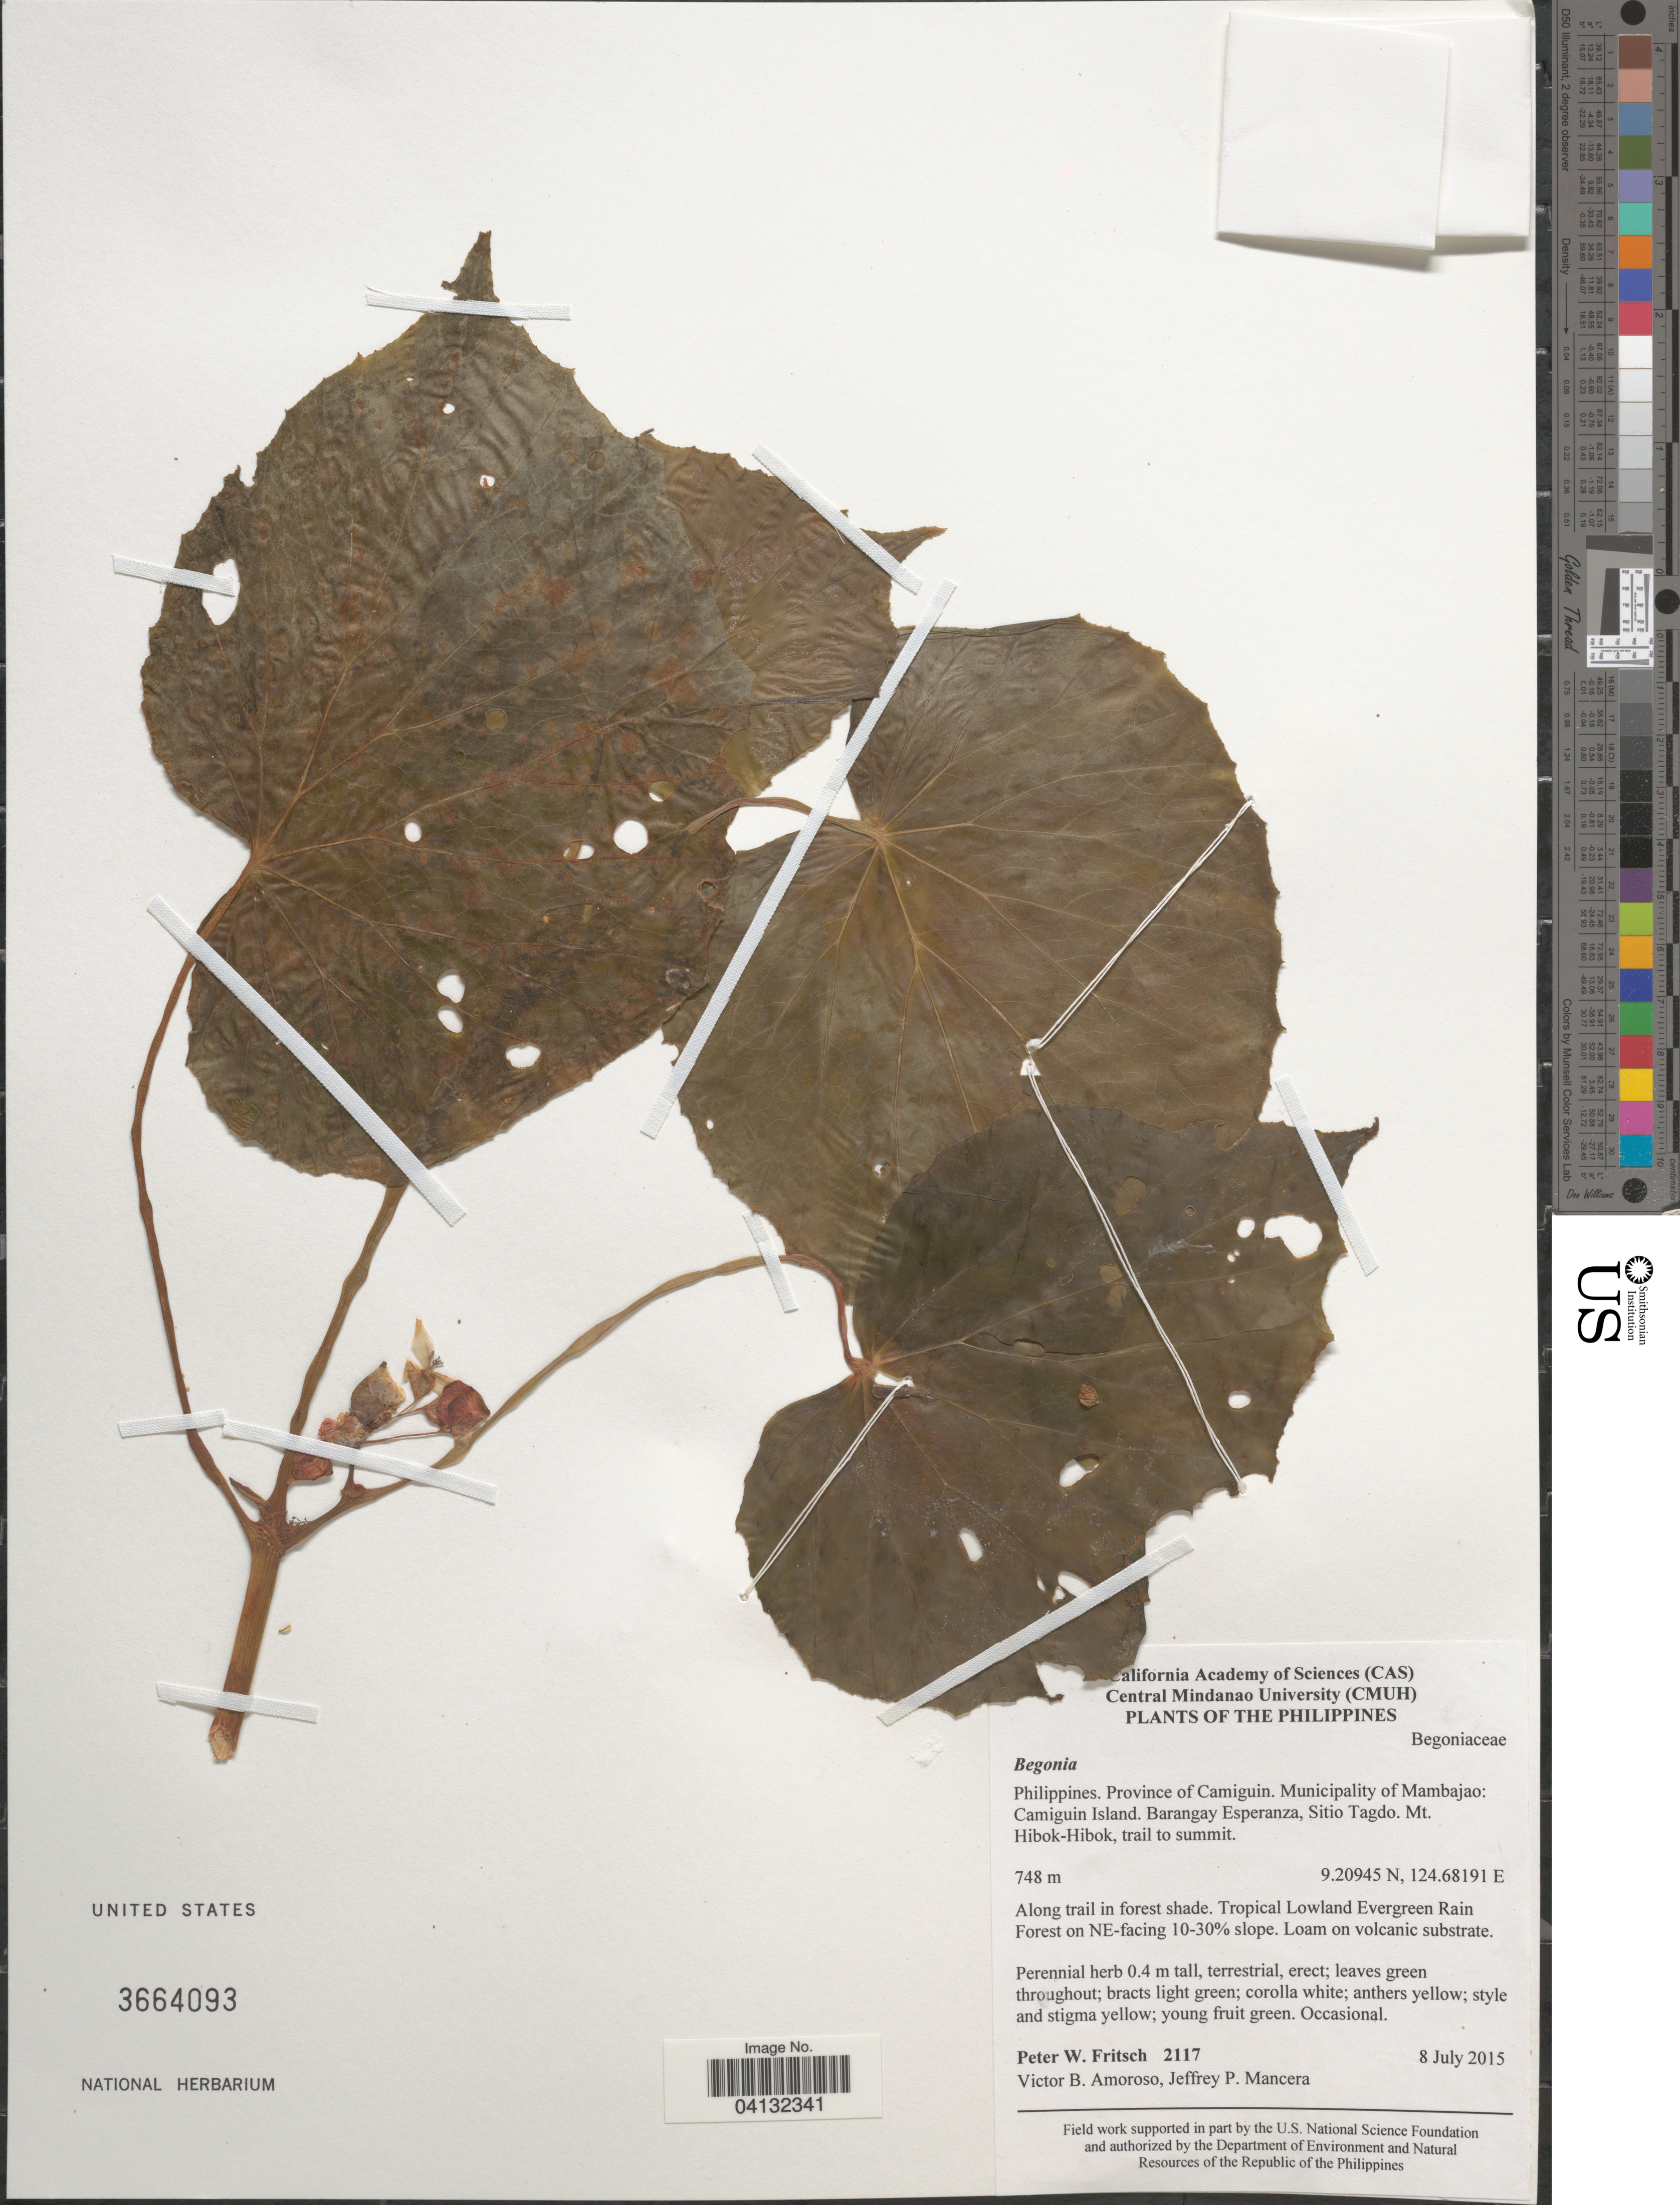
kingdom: Plantae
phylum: Tracheophyta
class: Magnoliopsida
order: Cucurbitales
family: Begoniaceae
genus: Begonia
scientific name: Begonia sp.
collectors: P. W. Fritsch, V. Amoroso & J. Mancera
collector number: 2117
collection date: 2015-07-08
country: Philippines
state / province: Northern Mindanao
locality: Province of Camiguin. Municipality of Mambajao: Camiguin Island. Barangay Esperanza, Sitio Tagdo. Mt. Hibok-Hibok, trail to summit. Tropical Lowland Evergreen Rain Forest on NE-facing 10-30% slope.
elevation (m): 748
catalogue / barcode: US 3664093